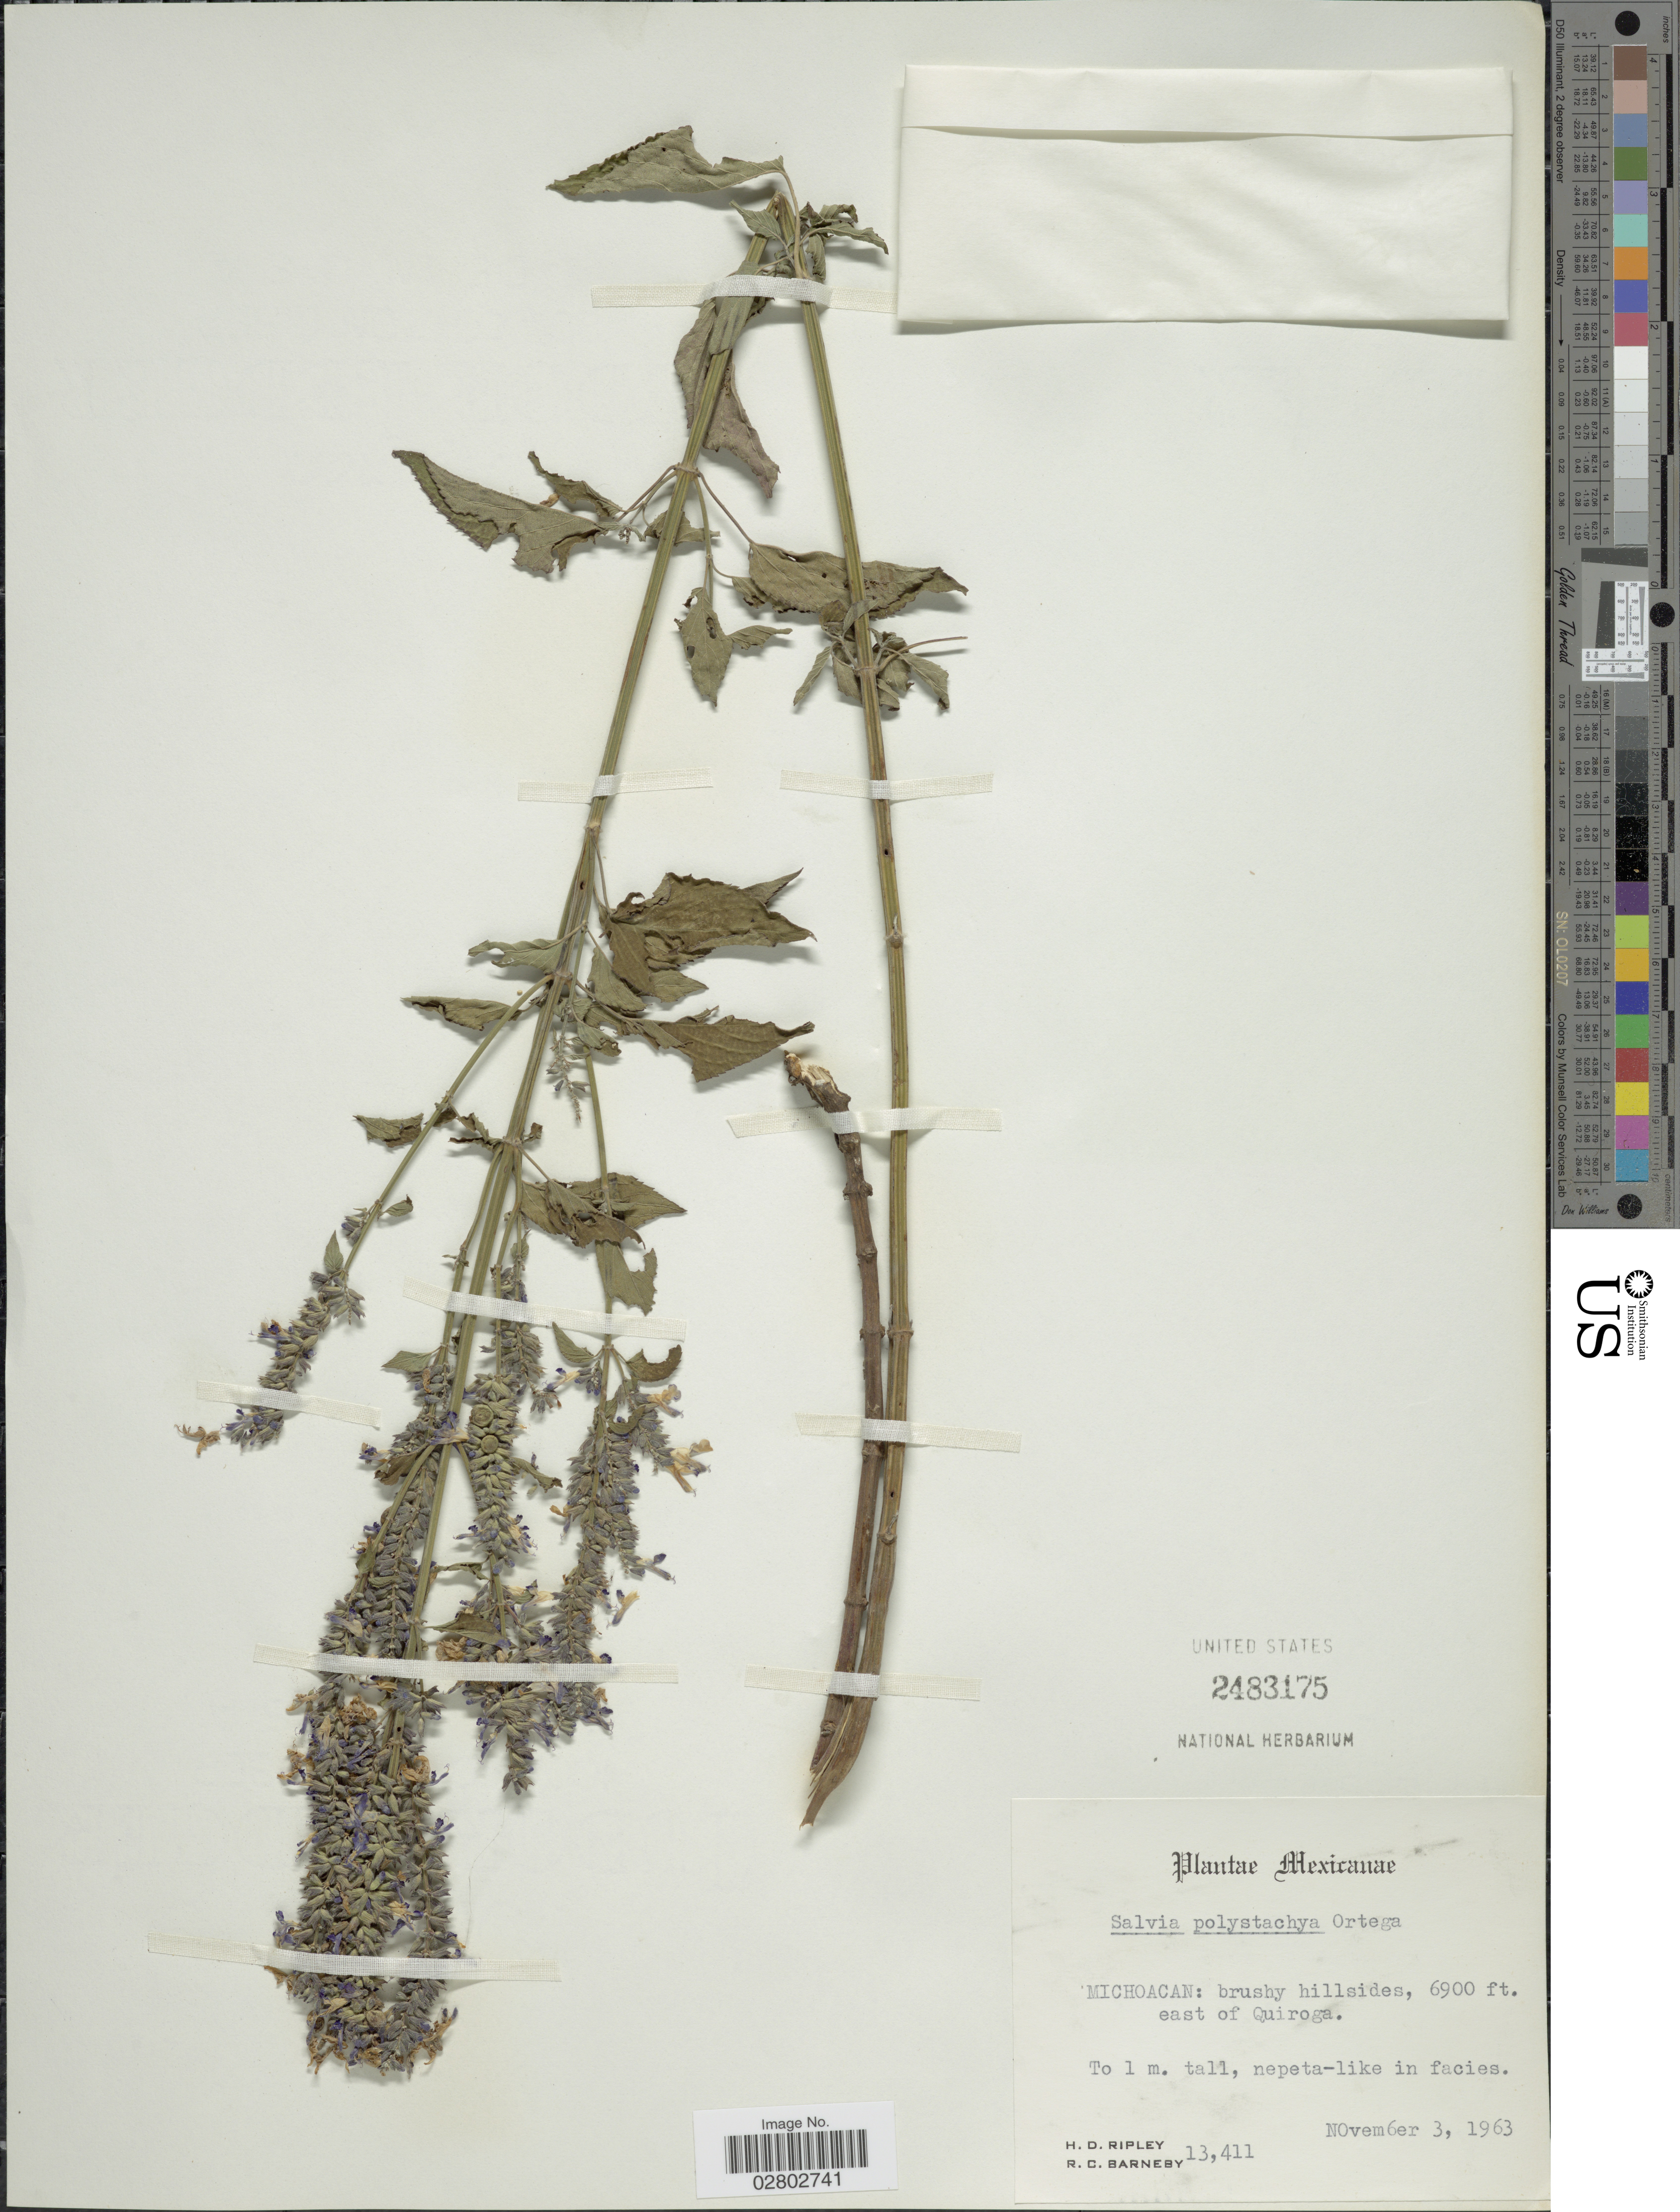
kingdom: Plantae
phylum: Tracheophyta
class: Magnoliopsida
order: Lamiales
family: Lamiaceae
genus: Salvia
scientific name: Salvia polystachya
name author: Cav.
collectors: H. Ripley & R. C. Barneby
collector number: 13441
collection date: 1963-11-03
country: Mexico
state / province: Michoacán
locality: Michoacan: brushy hillsides, east of Quiroga.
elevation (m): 2103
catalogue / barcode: US 2483175